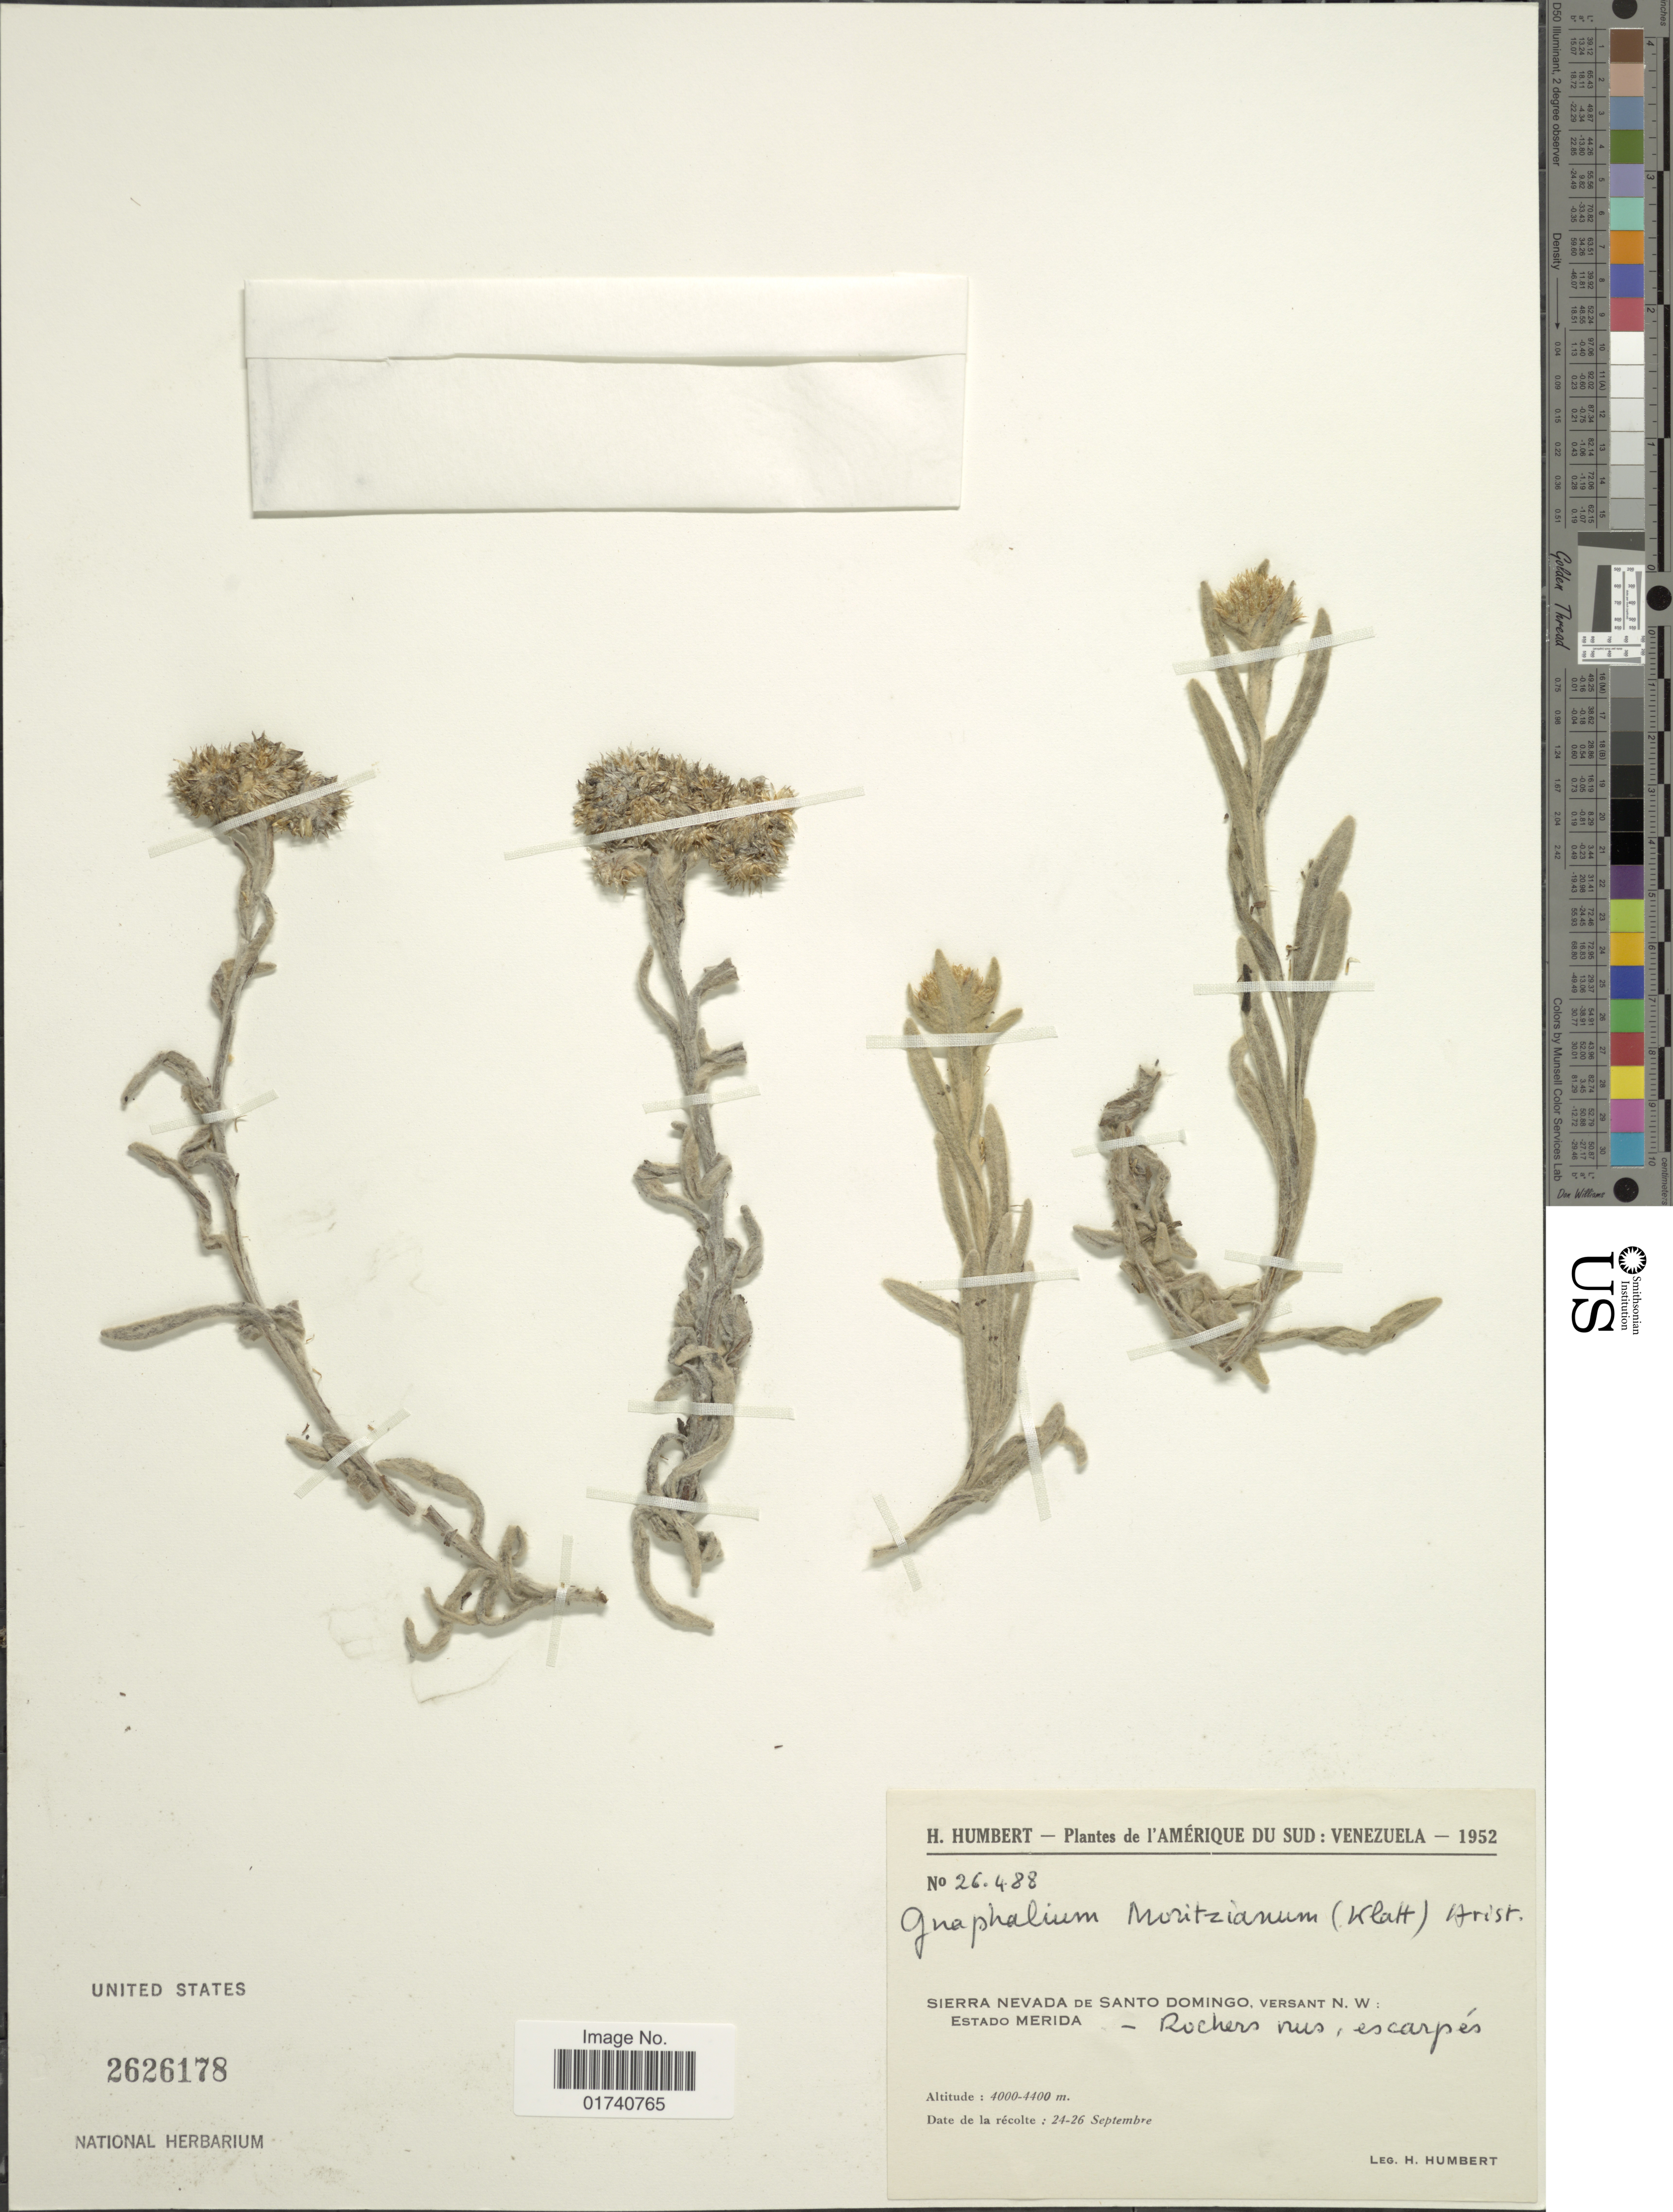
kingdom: Plantae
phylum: Tracheophyta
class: Magnoliopsida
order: Asterales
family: Asteraceae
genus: Pseudognaphalium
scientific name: Pseudognaphalium moritizianum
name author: (Klatt) V.M. Badillo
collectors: H. Humbert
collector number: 26.4.88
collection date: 1952-09-24/1952-09-26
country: Venezuela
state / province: Mérida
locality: Sierra Nevada de Santo Domingo, versant N. W: Estado Merida.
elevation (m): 4000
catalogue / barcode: US 2626178